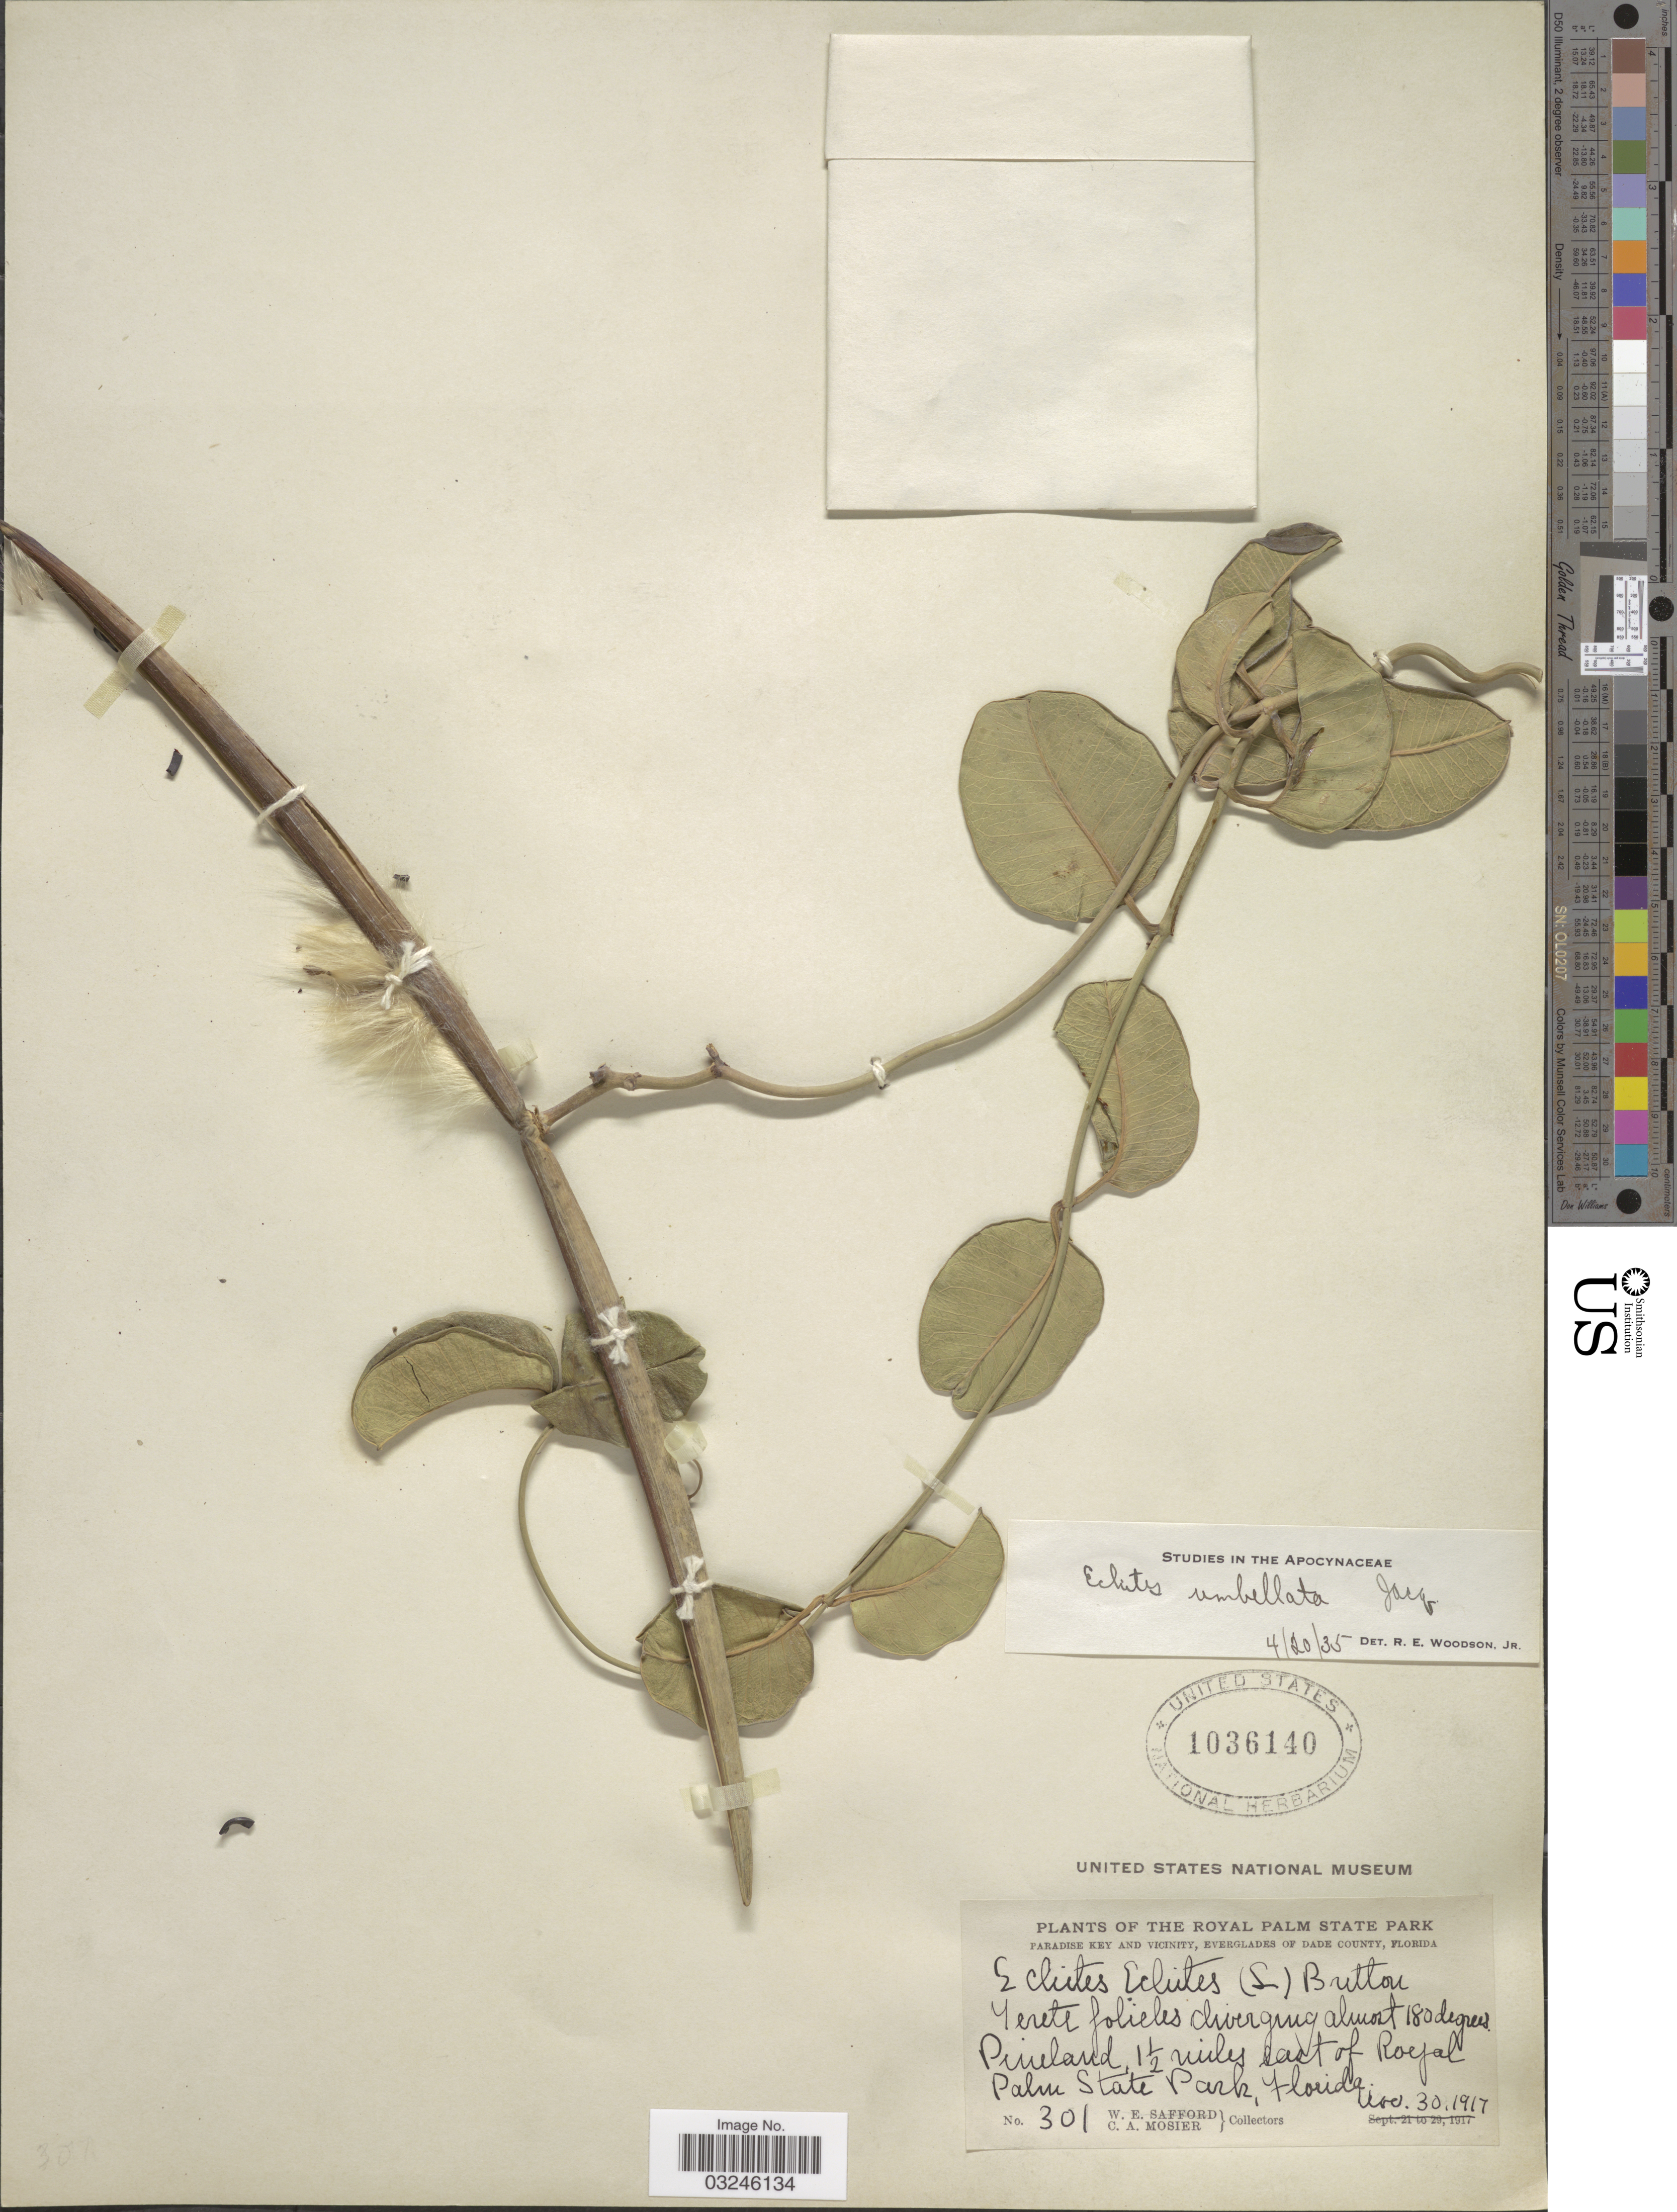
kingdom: Plantae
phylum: Tracheophyta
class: Magnoliopsida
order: Gentianales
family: Apocynaceae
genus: Echites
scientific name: Echites umbellatus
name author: Jacq.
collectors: C. A. Mosier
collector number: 301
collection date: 1917-11-30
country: United States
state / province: Florida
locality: Royal Palm State Park. Paradise Key and vicinity, Everglades of Dade County. Pineland, 1½ miles east of Royal Palm State Park.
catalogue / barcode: US 1036140